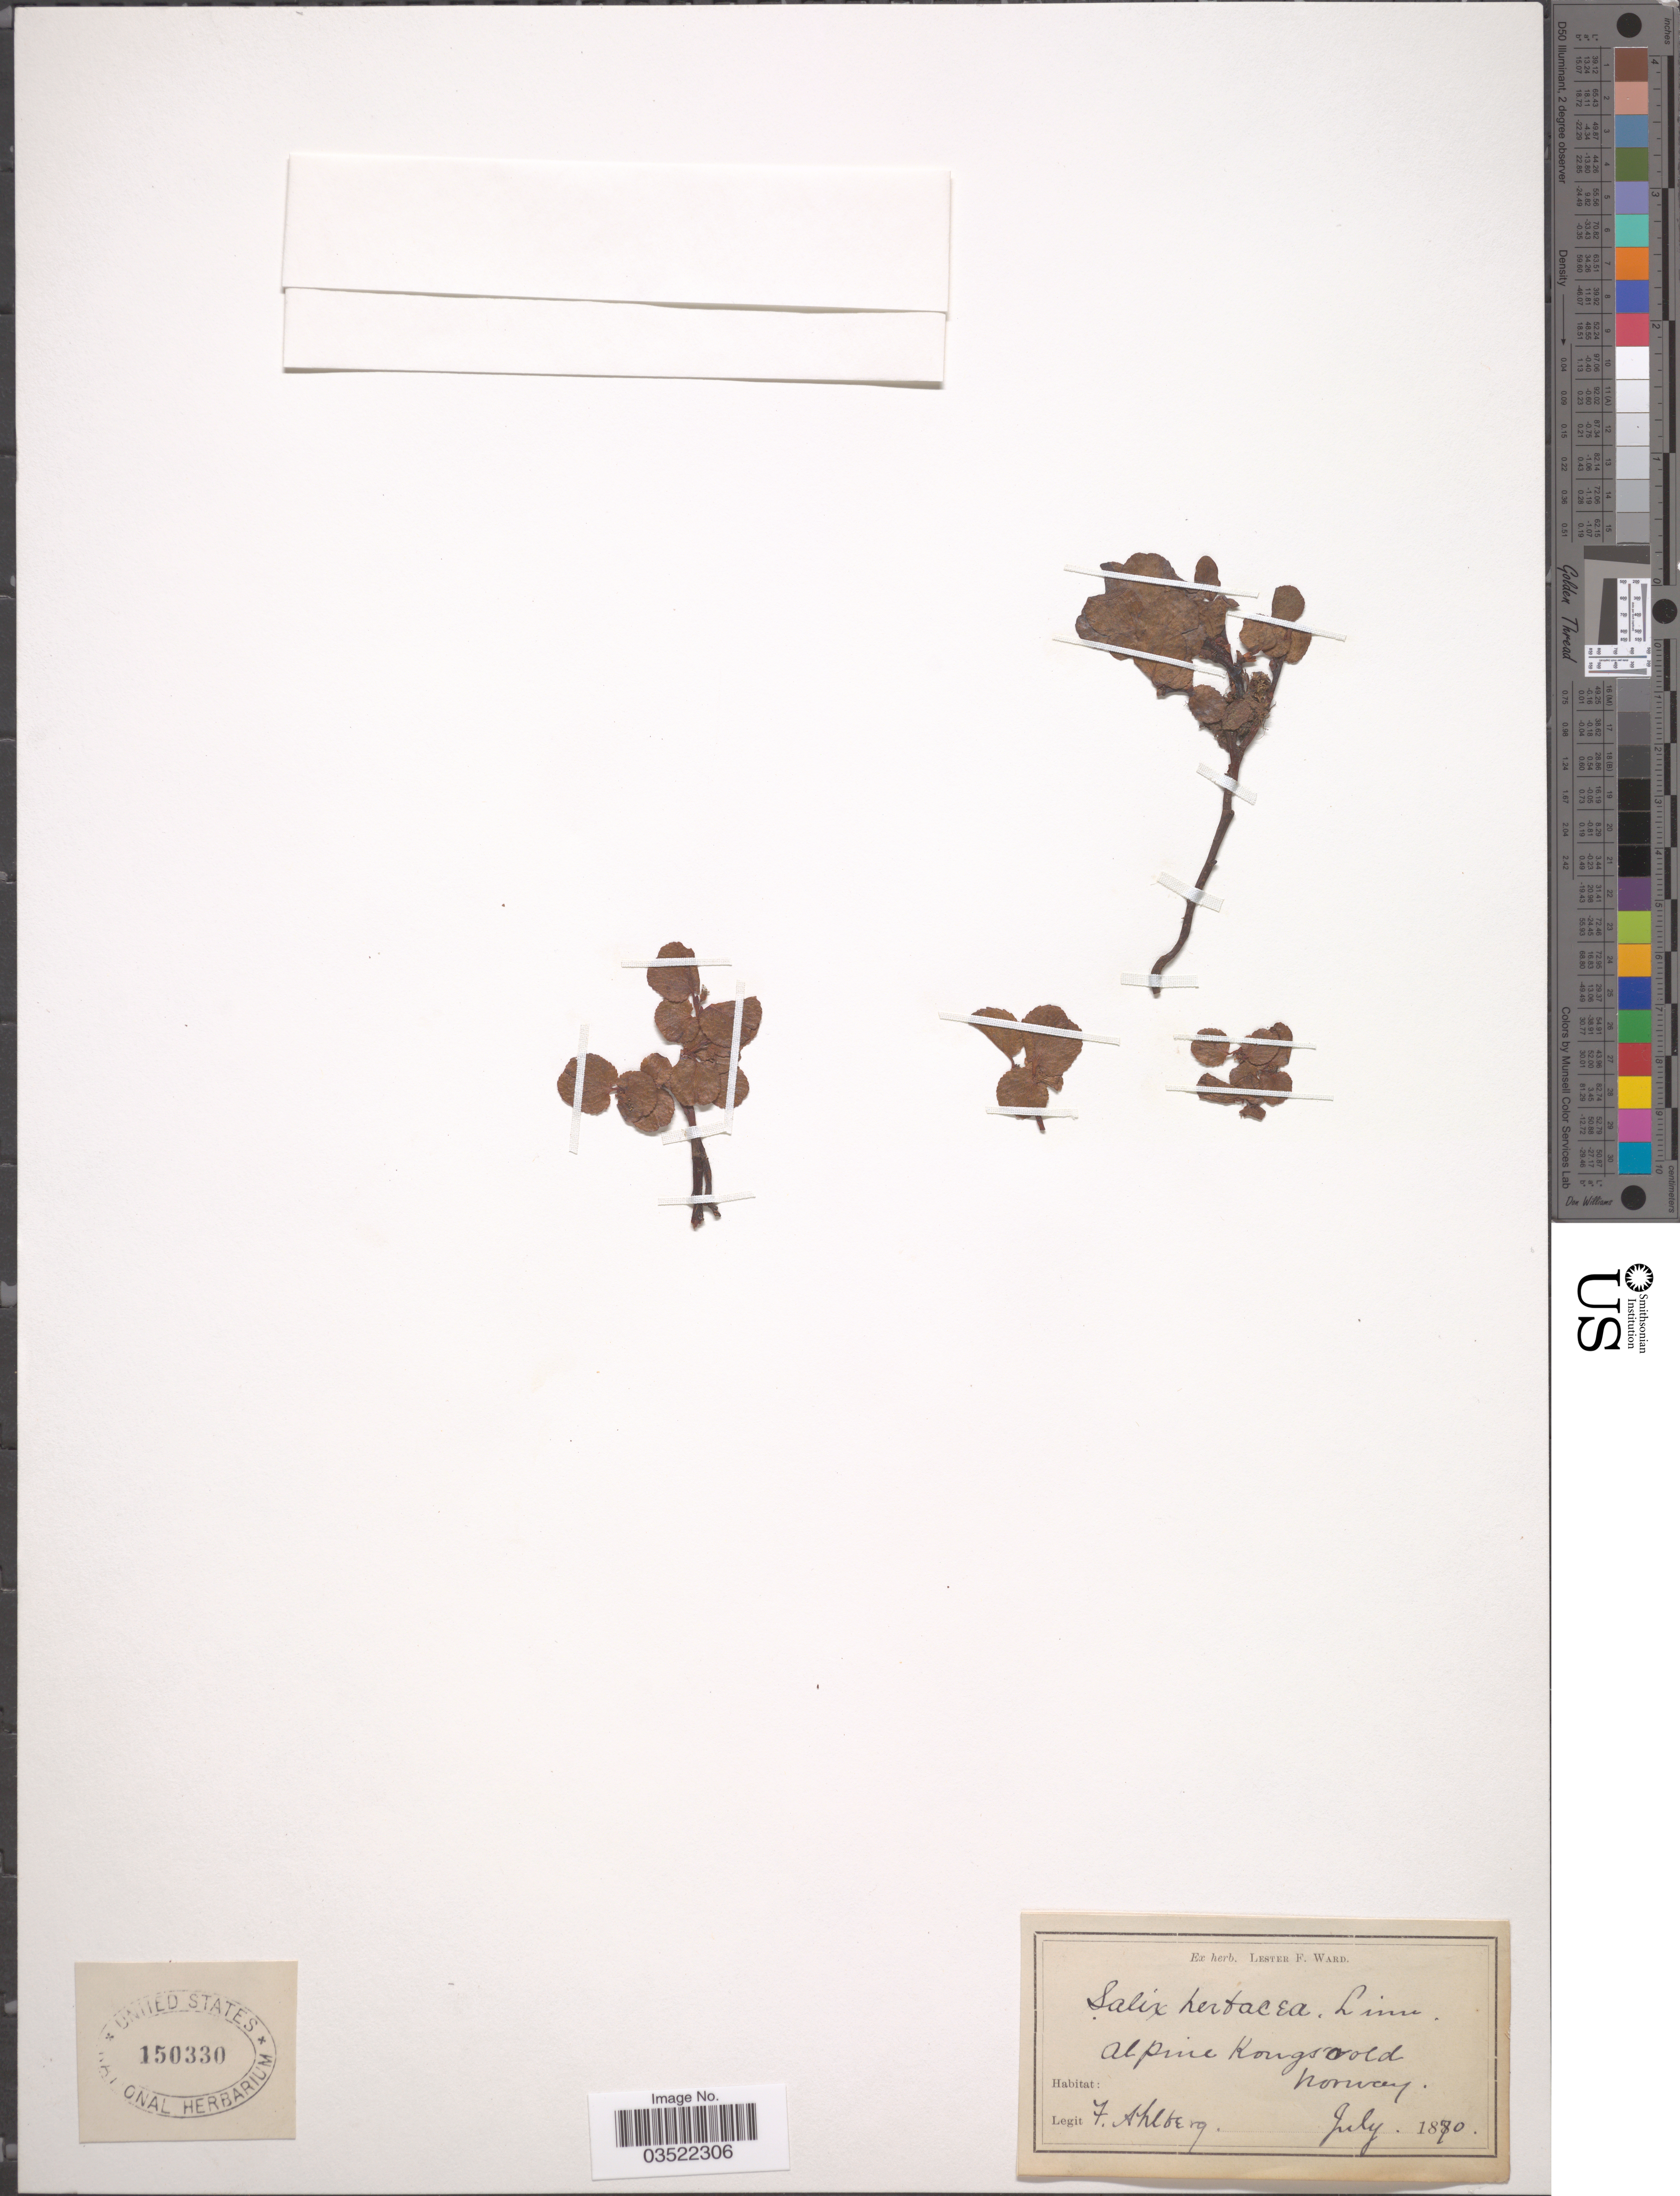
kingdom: Plantae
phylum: Tracheophyta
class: Magnoliopsida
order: Malpighiales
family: Salicaceae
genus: Salix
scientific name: Salix herbacea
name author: L.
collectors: F. Ahlberg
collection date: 1870-07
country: Norway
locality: Alpine Kongsvold.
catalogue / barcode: US 150330